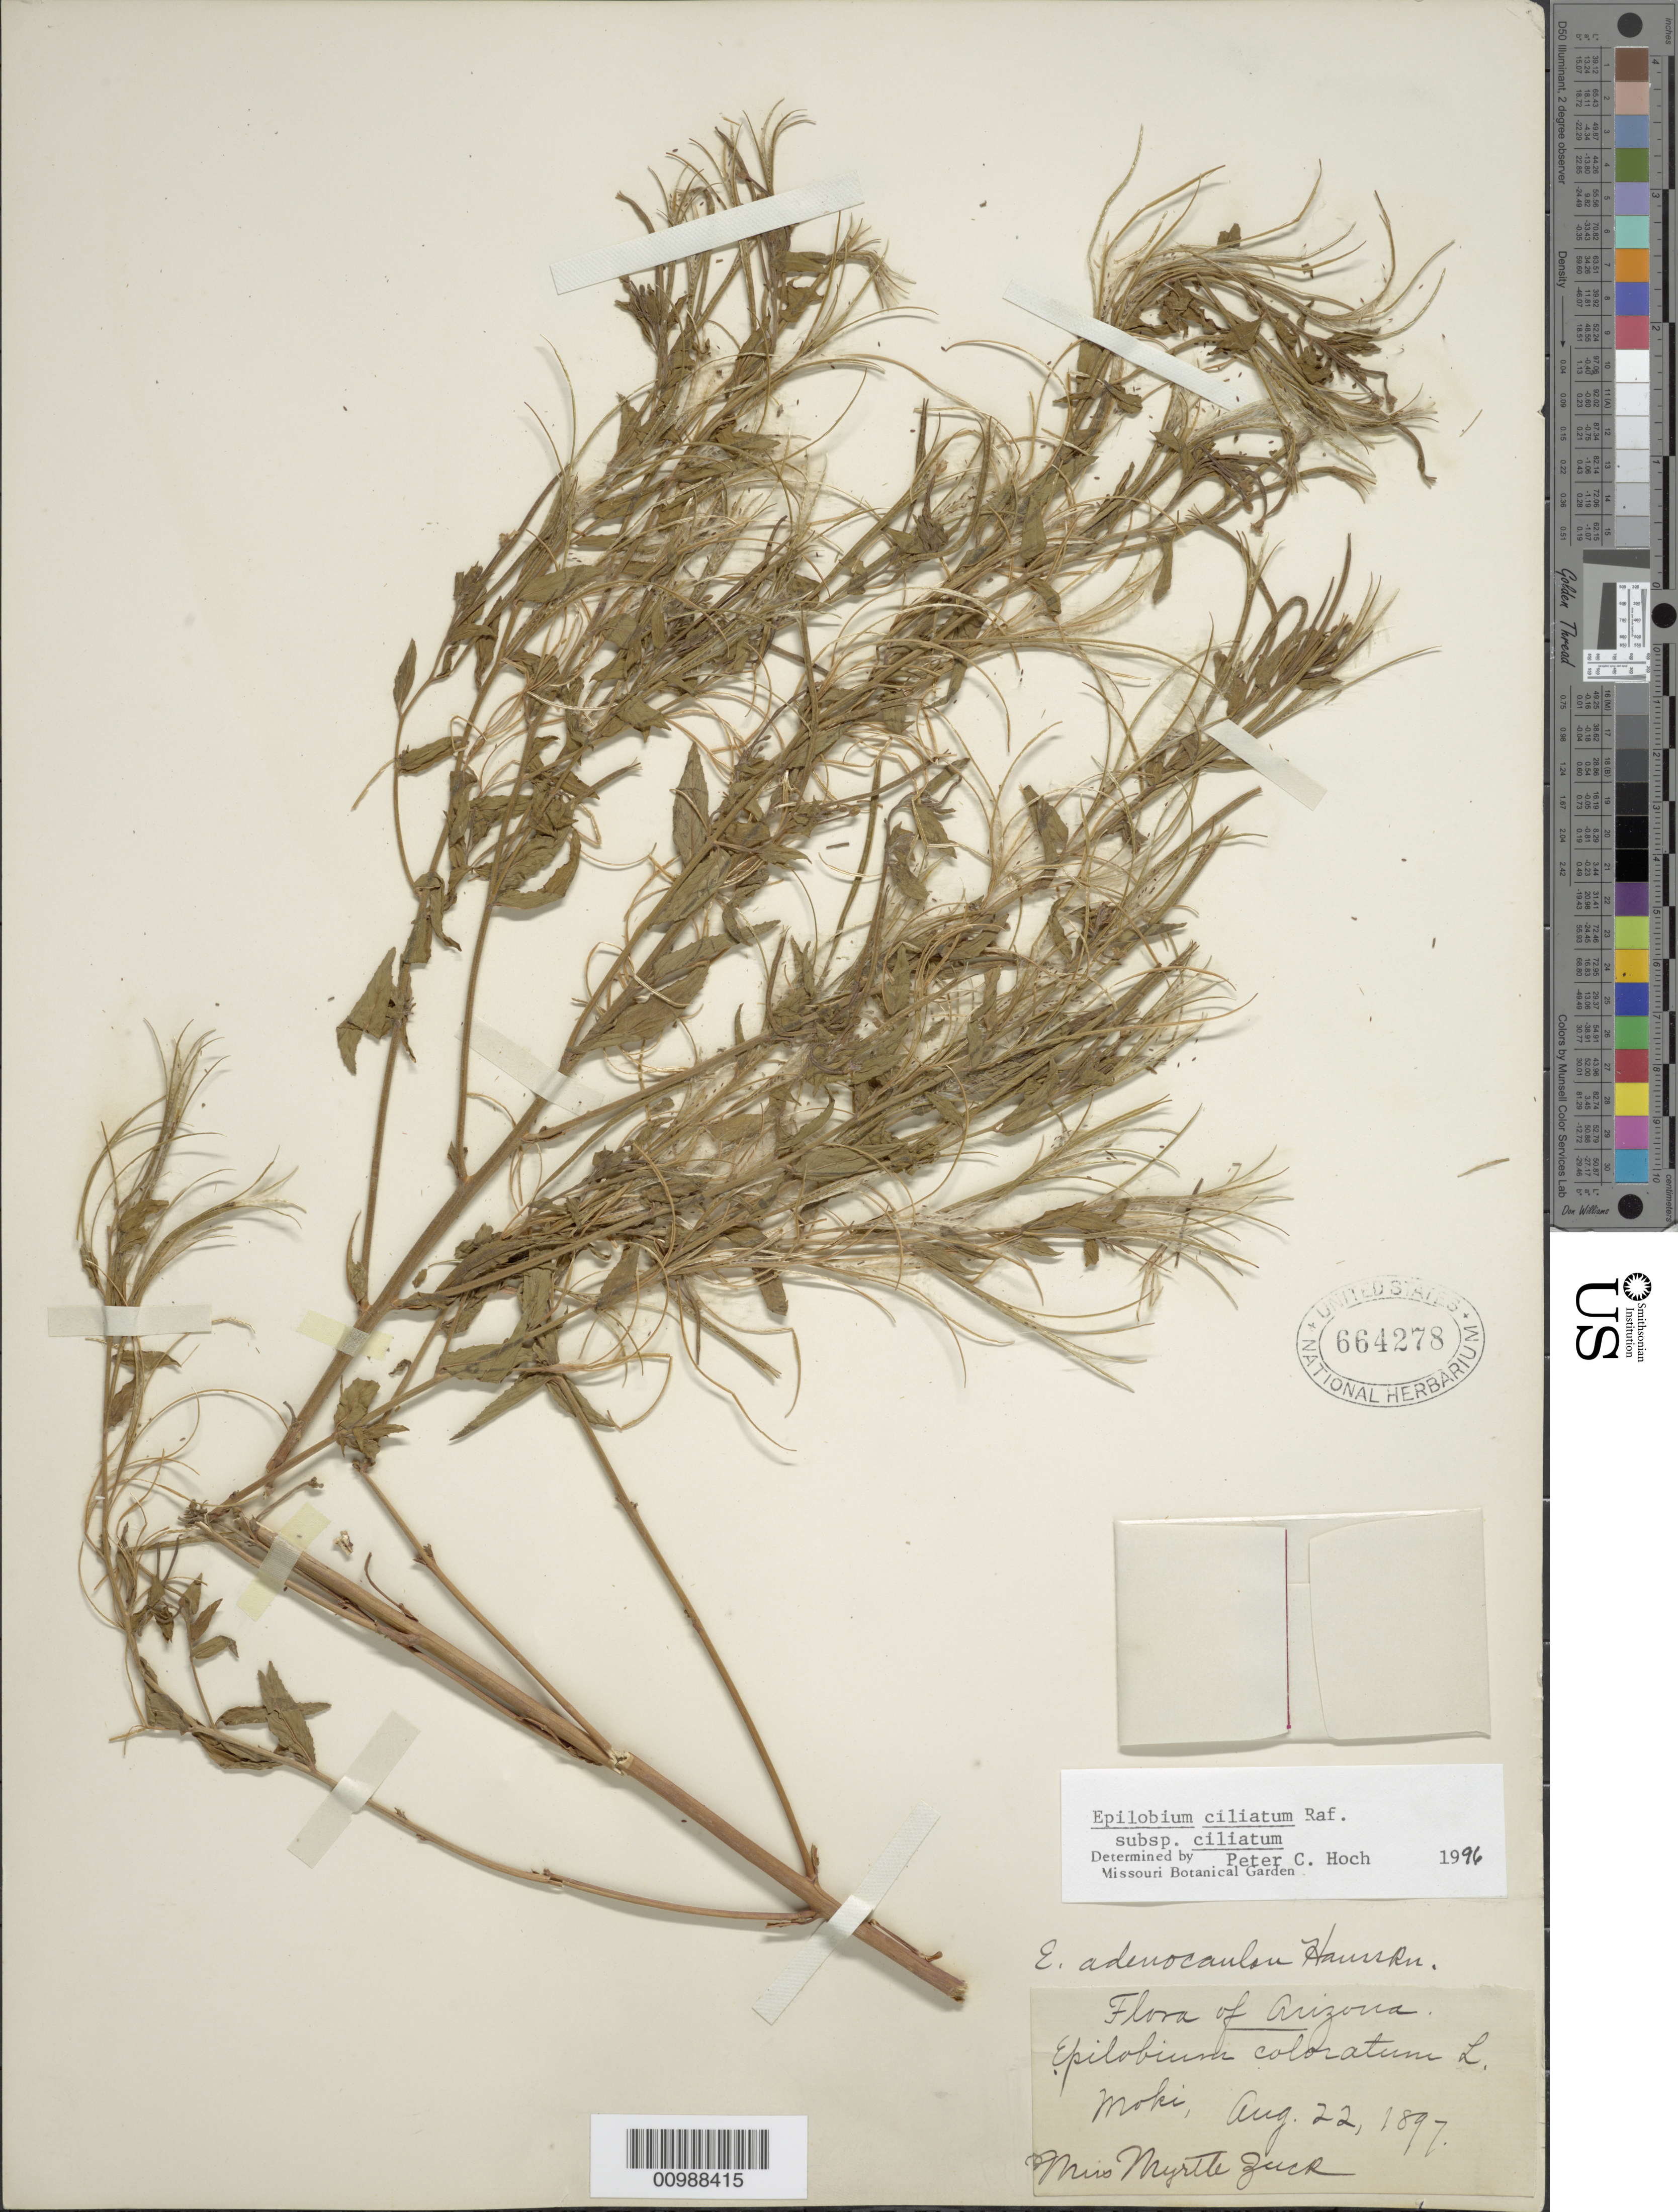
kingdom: Plantae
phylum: Tracheophyta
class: Magnoliopsida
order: Myrtales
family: Onagraceae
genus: Epilobium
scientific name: Epilobium ciliatum subsp. ciliatum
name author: Raf.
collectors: M. Zuck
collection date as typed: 22 Aug 1897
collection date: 1897-08-22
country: United States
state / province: Arizona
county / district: Navajo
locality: Moki.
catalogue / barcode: US 664278